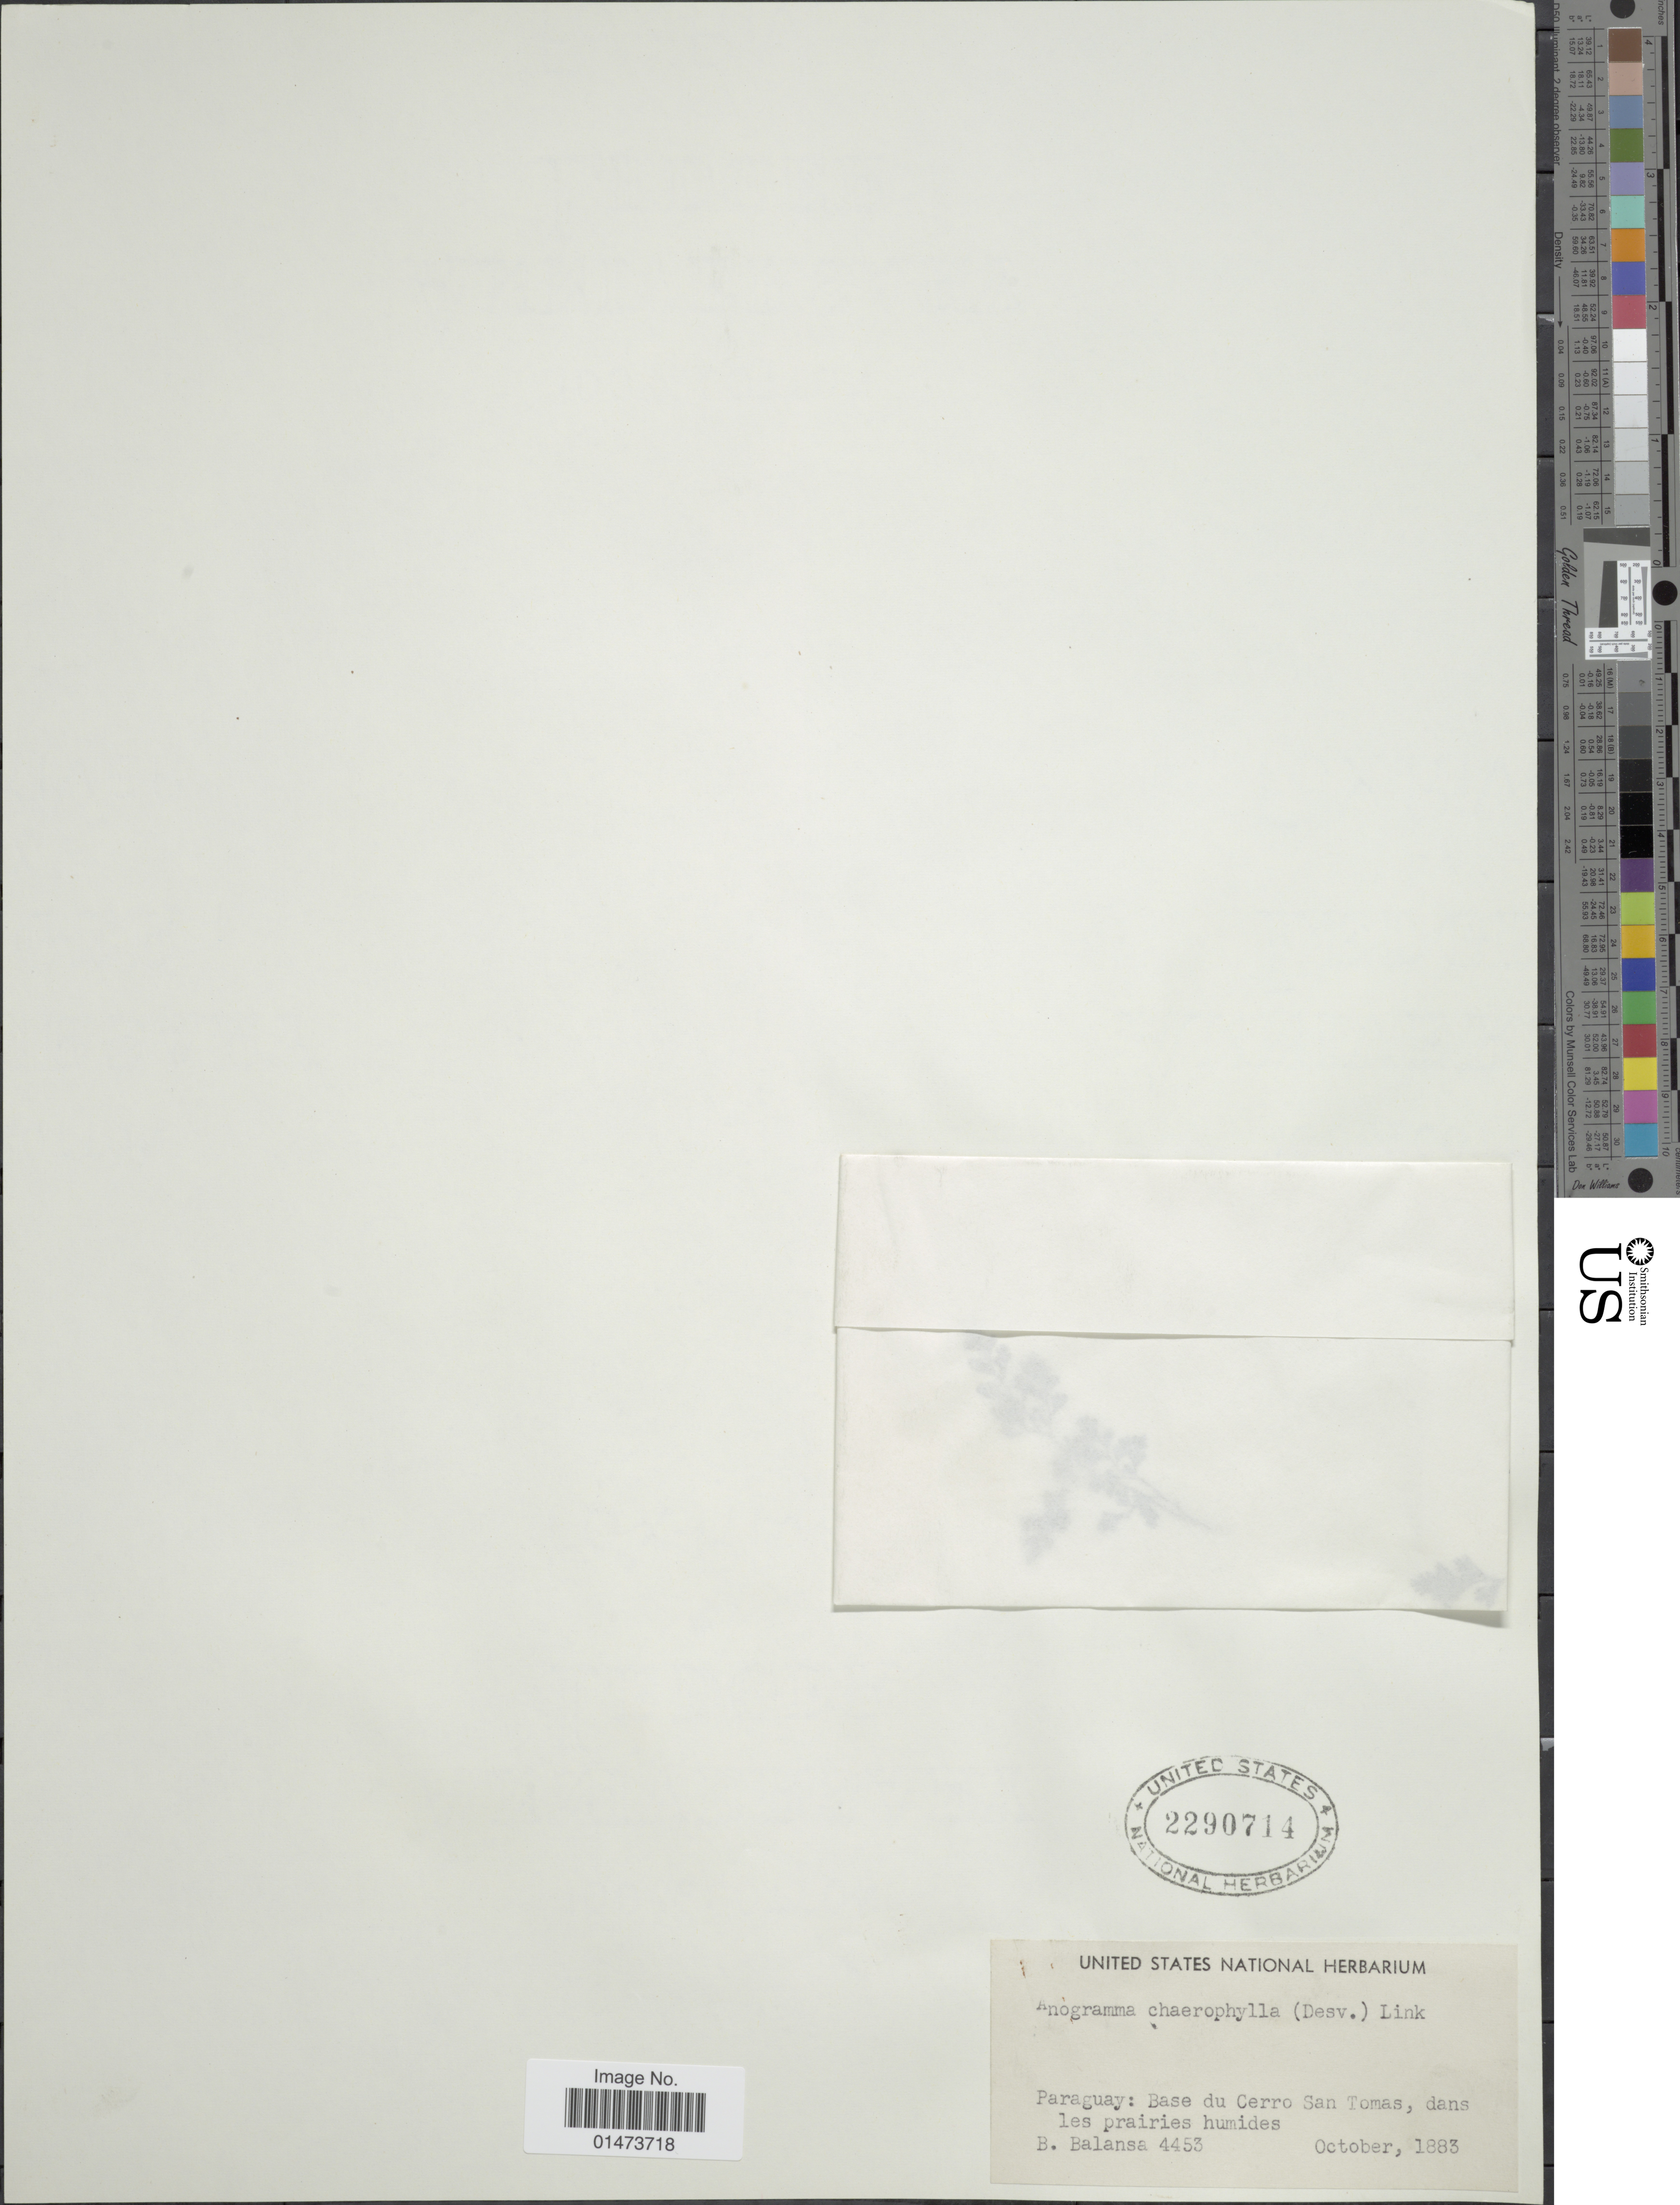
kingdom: Plantae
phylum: Tracheophyta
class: Polypodiopsida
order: Polypodiales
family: Pteridaceae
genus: Anogramma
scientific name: Anogramma chaerophylla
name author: (Desv.) Link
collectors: B. Balansa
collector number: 4453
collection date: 1883-10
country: Paraguay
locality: Base du cerro San Tomas, dan les prairies humides.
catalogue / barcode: US 2290714